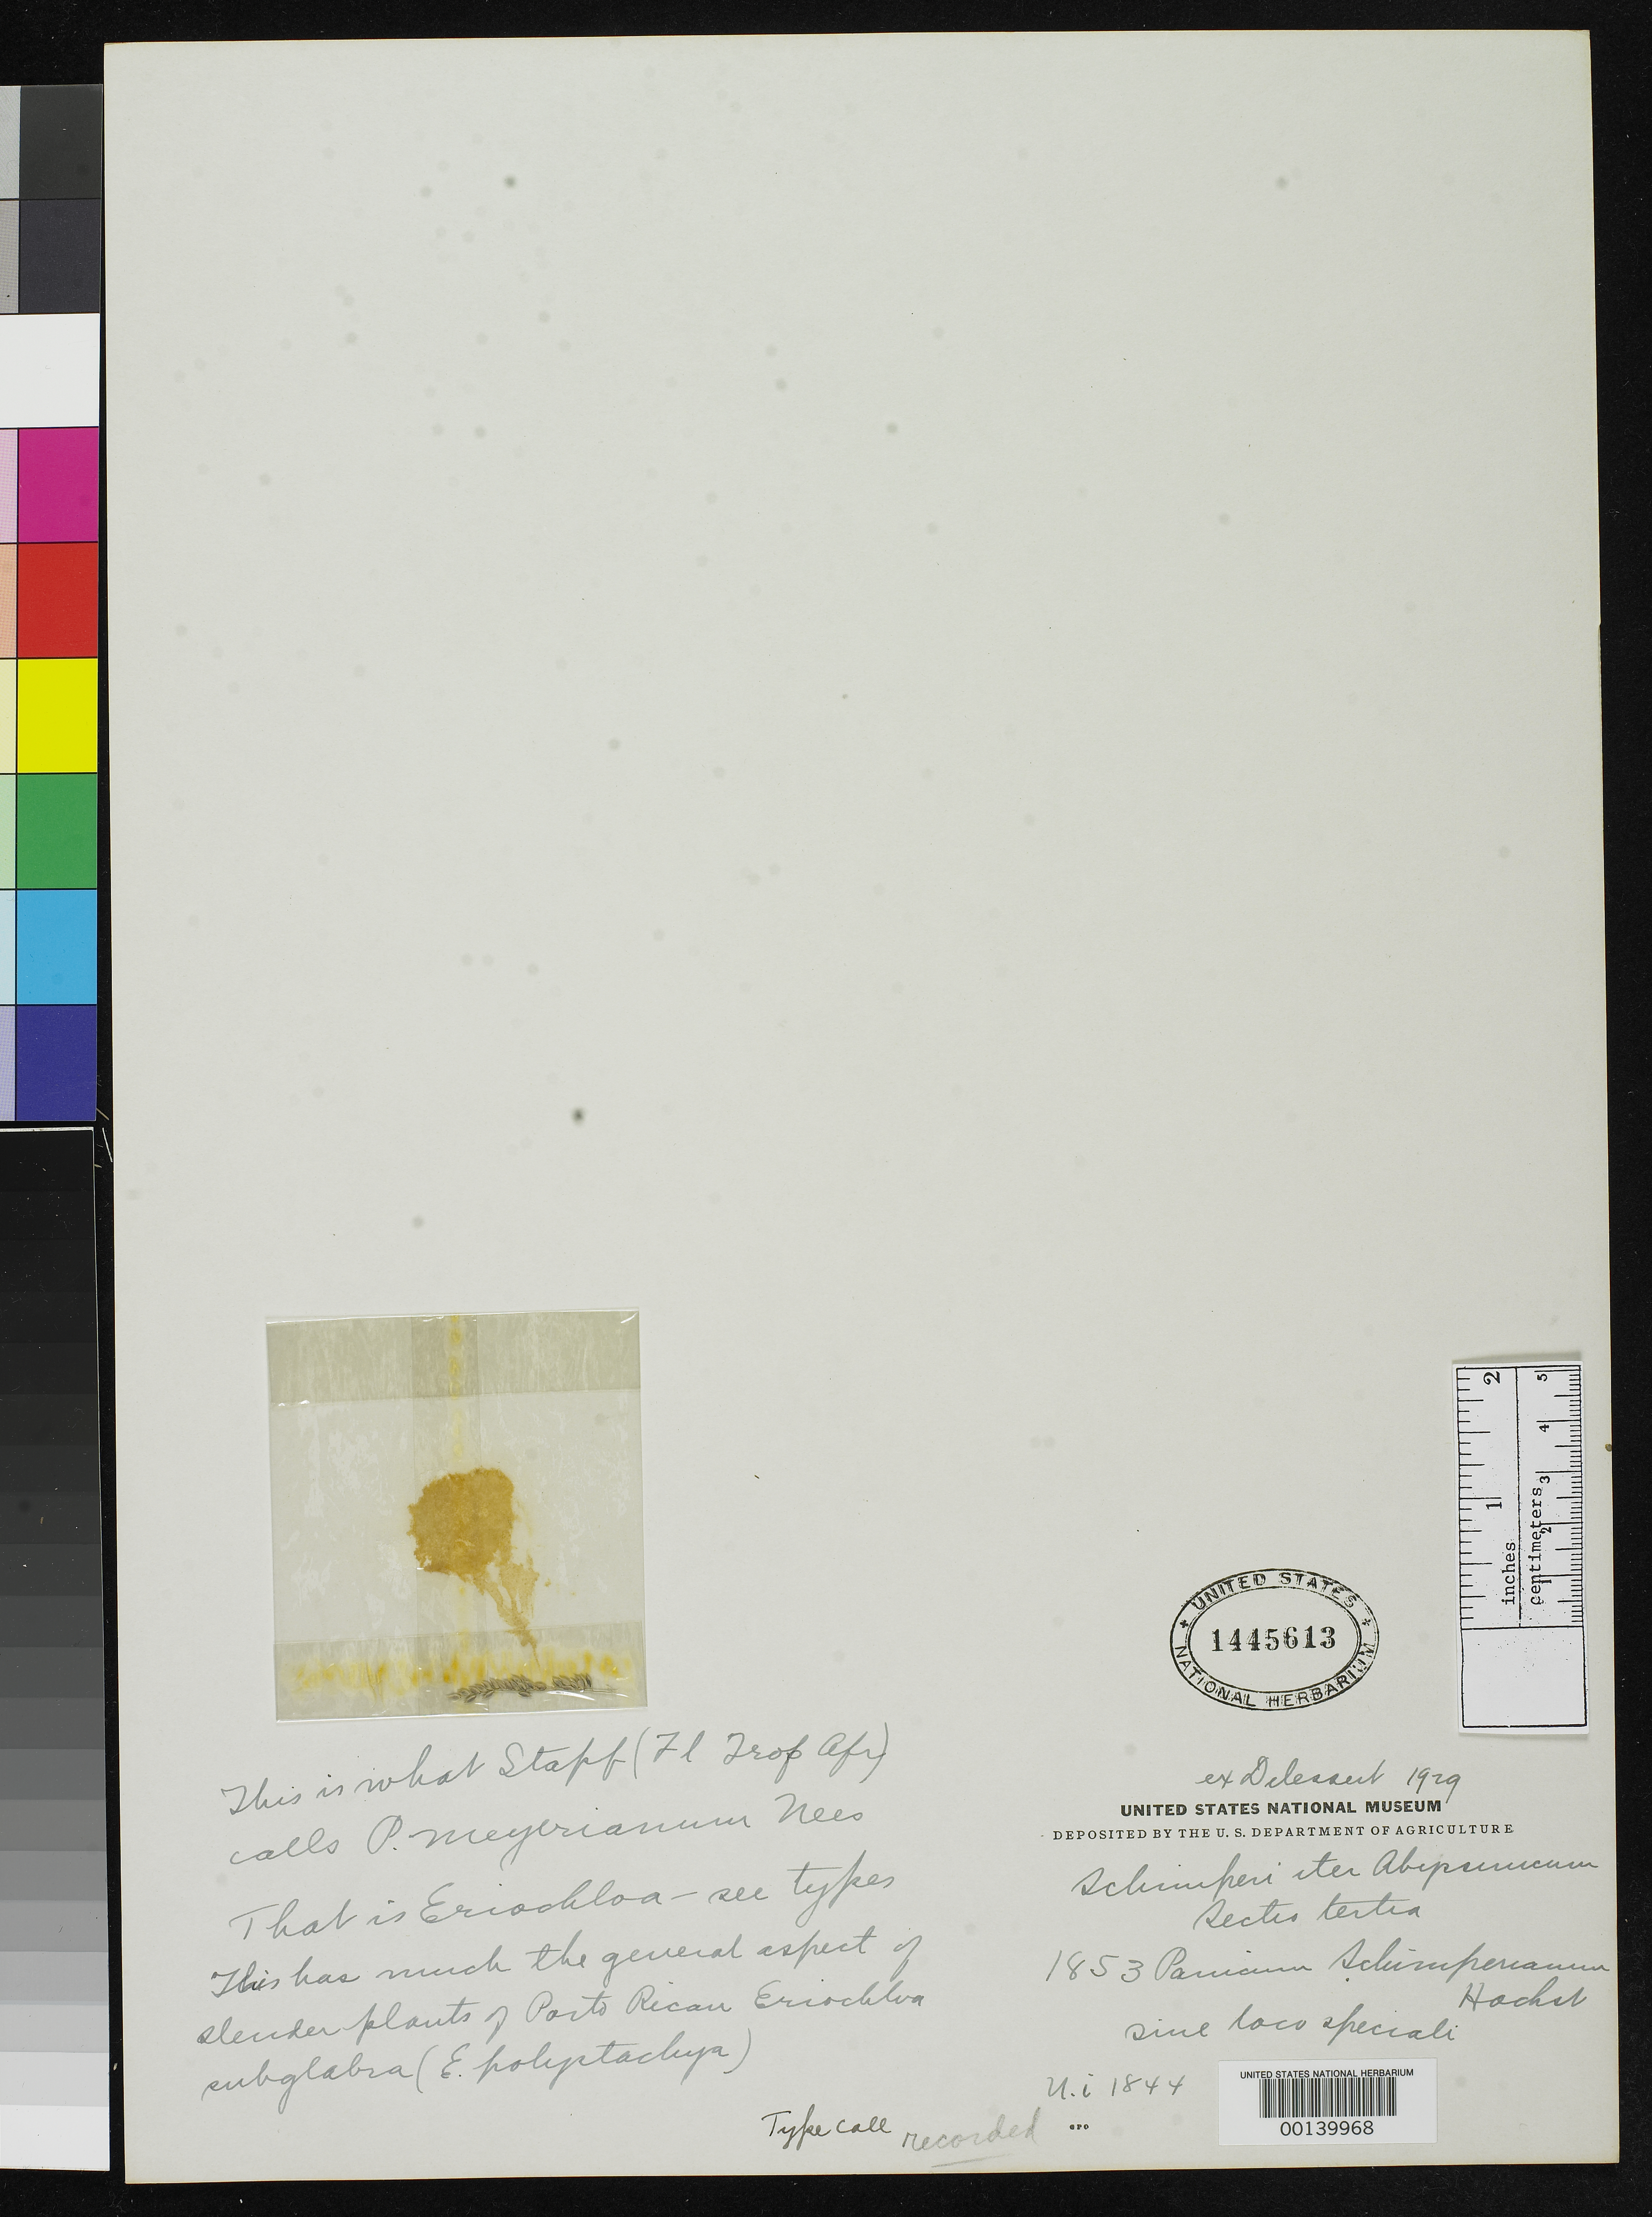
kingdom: Plantae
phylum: Tracheophyta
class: Liliopsida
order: Poales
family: Poaceae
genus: Panicum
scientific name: Panicum schimperianum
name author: Hochst. ex A. Rich.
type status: Type Fragment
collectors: G. W. Schimper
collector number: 1853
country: Ethiopia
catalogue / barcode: US 1445613